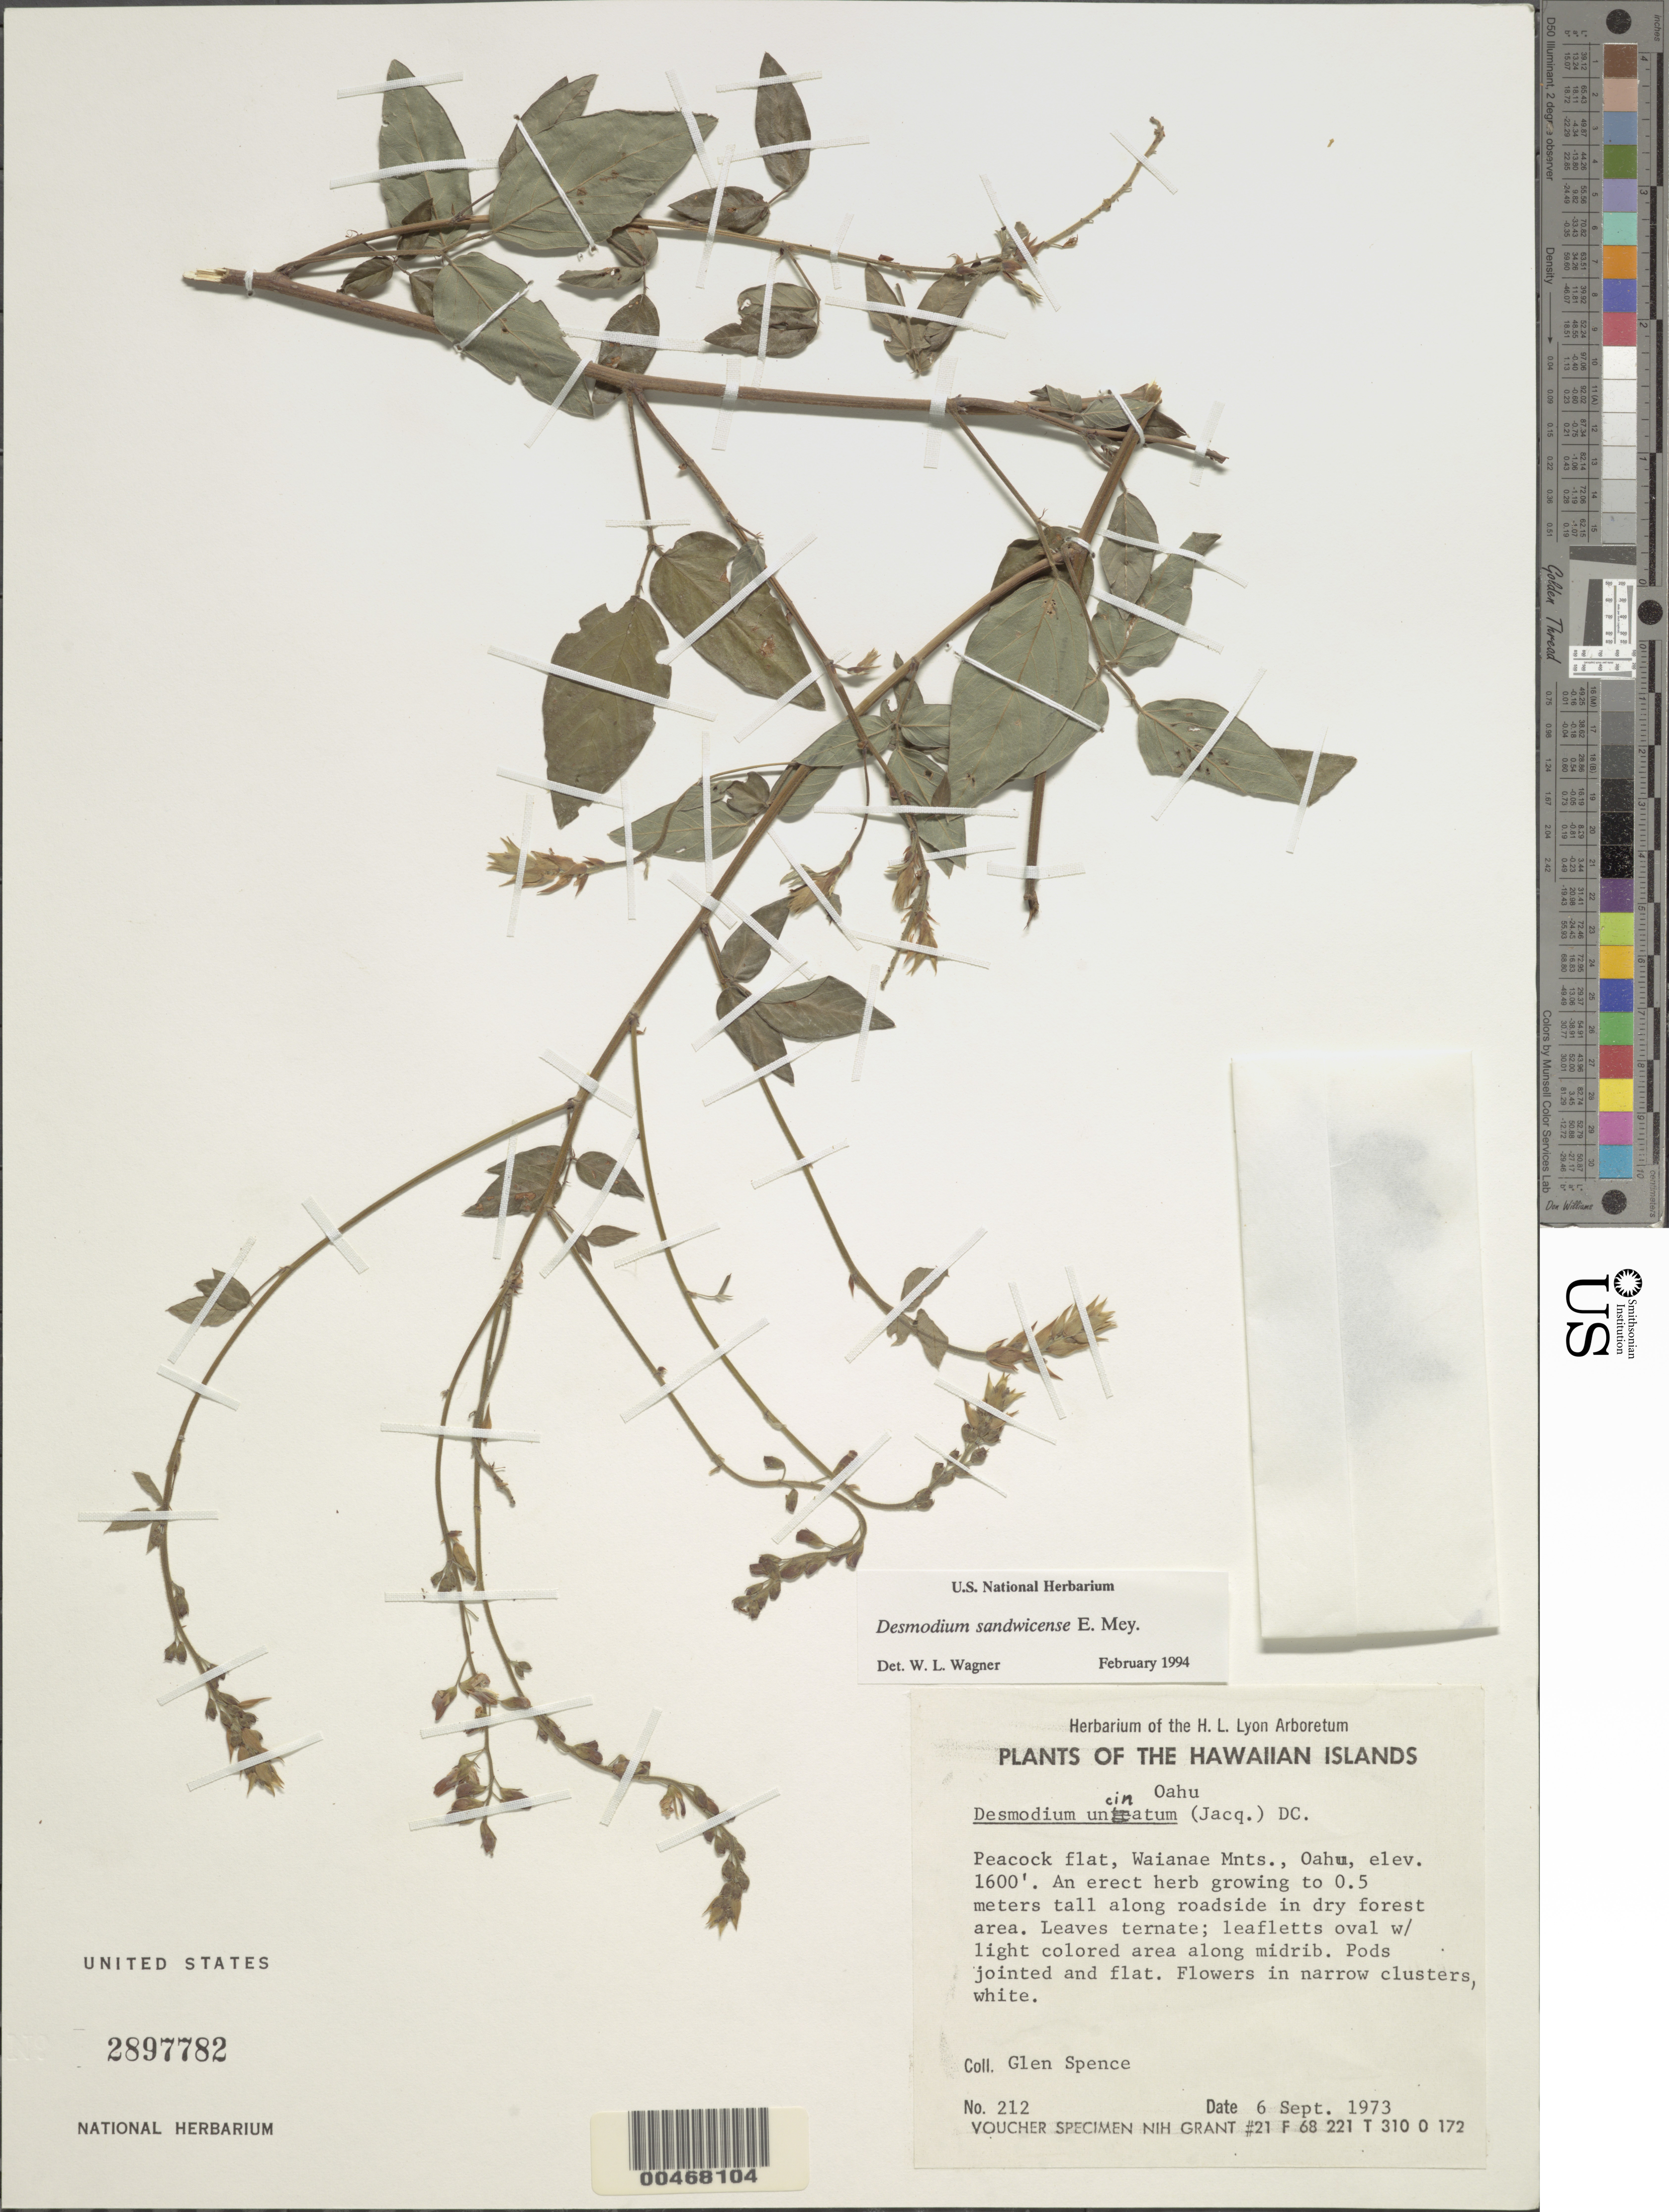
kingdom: Plantae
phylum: Tracheophyta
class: Magnoliopsida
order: Fabales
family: Fabaceae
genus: Desmodium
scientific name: Desmodium uncinatum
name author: (Jacq.) DC.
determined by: Wagner, W. L., (BOT), Smithsonian Institution - National Museum of Natural History (UNITED STATES)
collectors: G. Spence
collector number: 212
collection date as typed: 6 Sep 1973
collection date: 1973-09-06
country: United States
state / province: Hawaii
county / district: Honolulu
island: Oahu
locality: Peacock flat, Waianae Mnts.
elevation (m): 488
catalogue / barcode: US 2897782